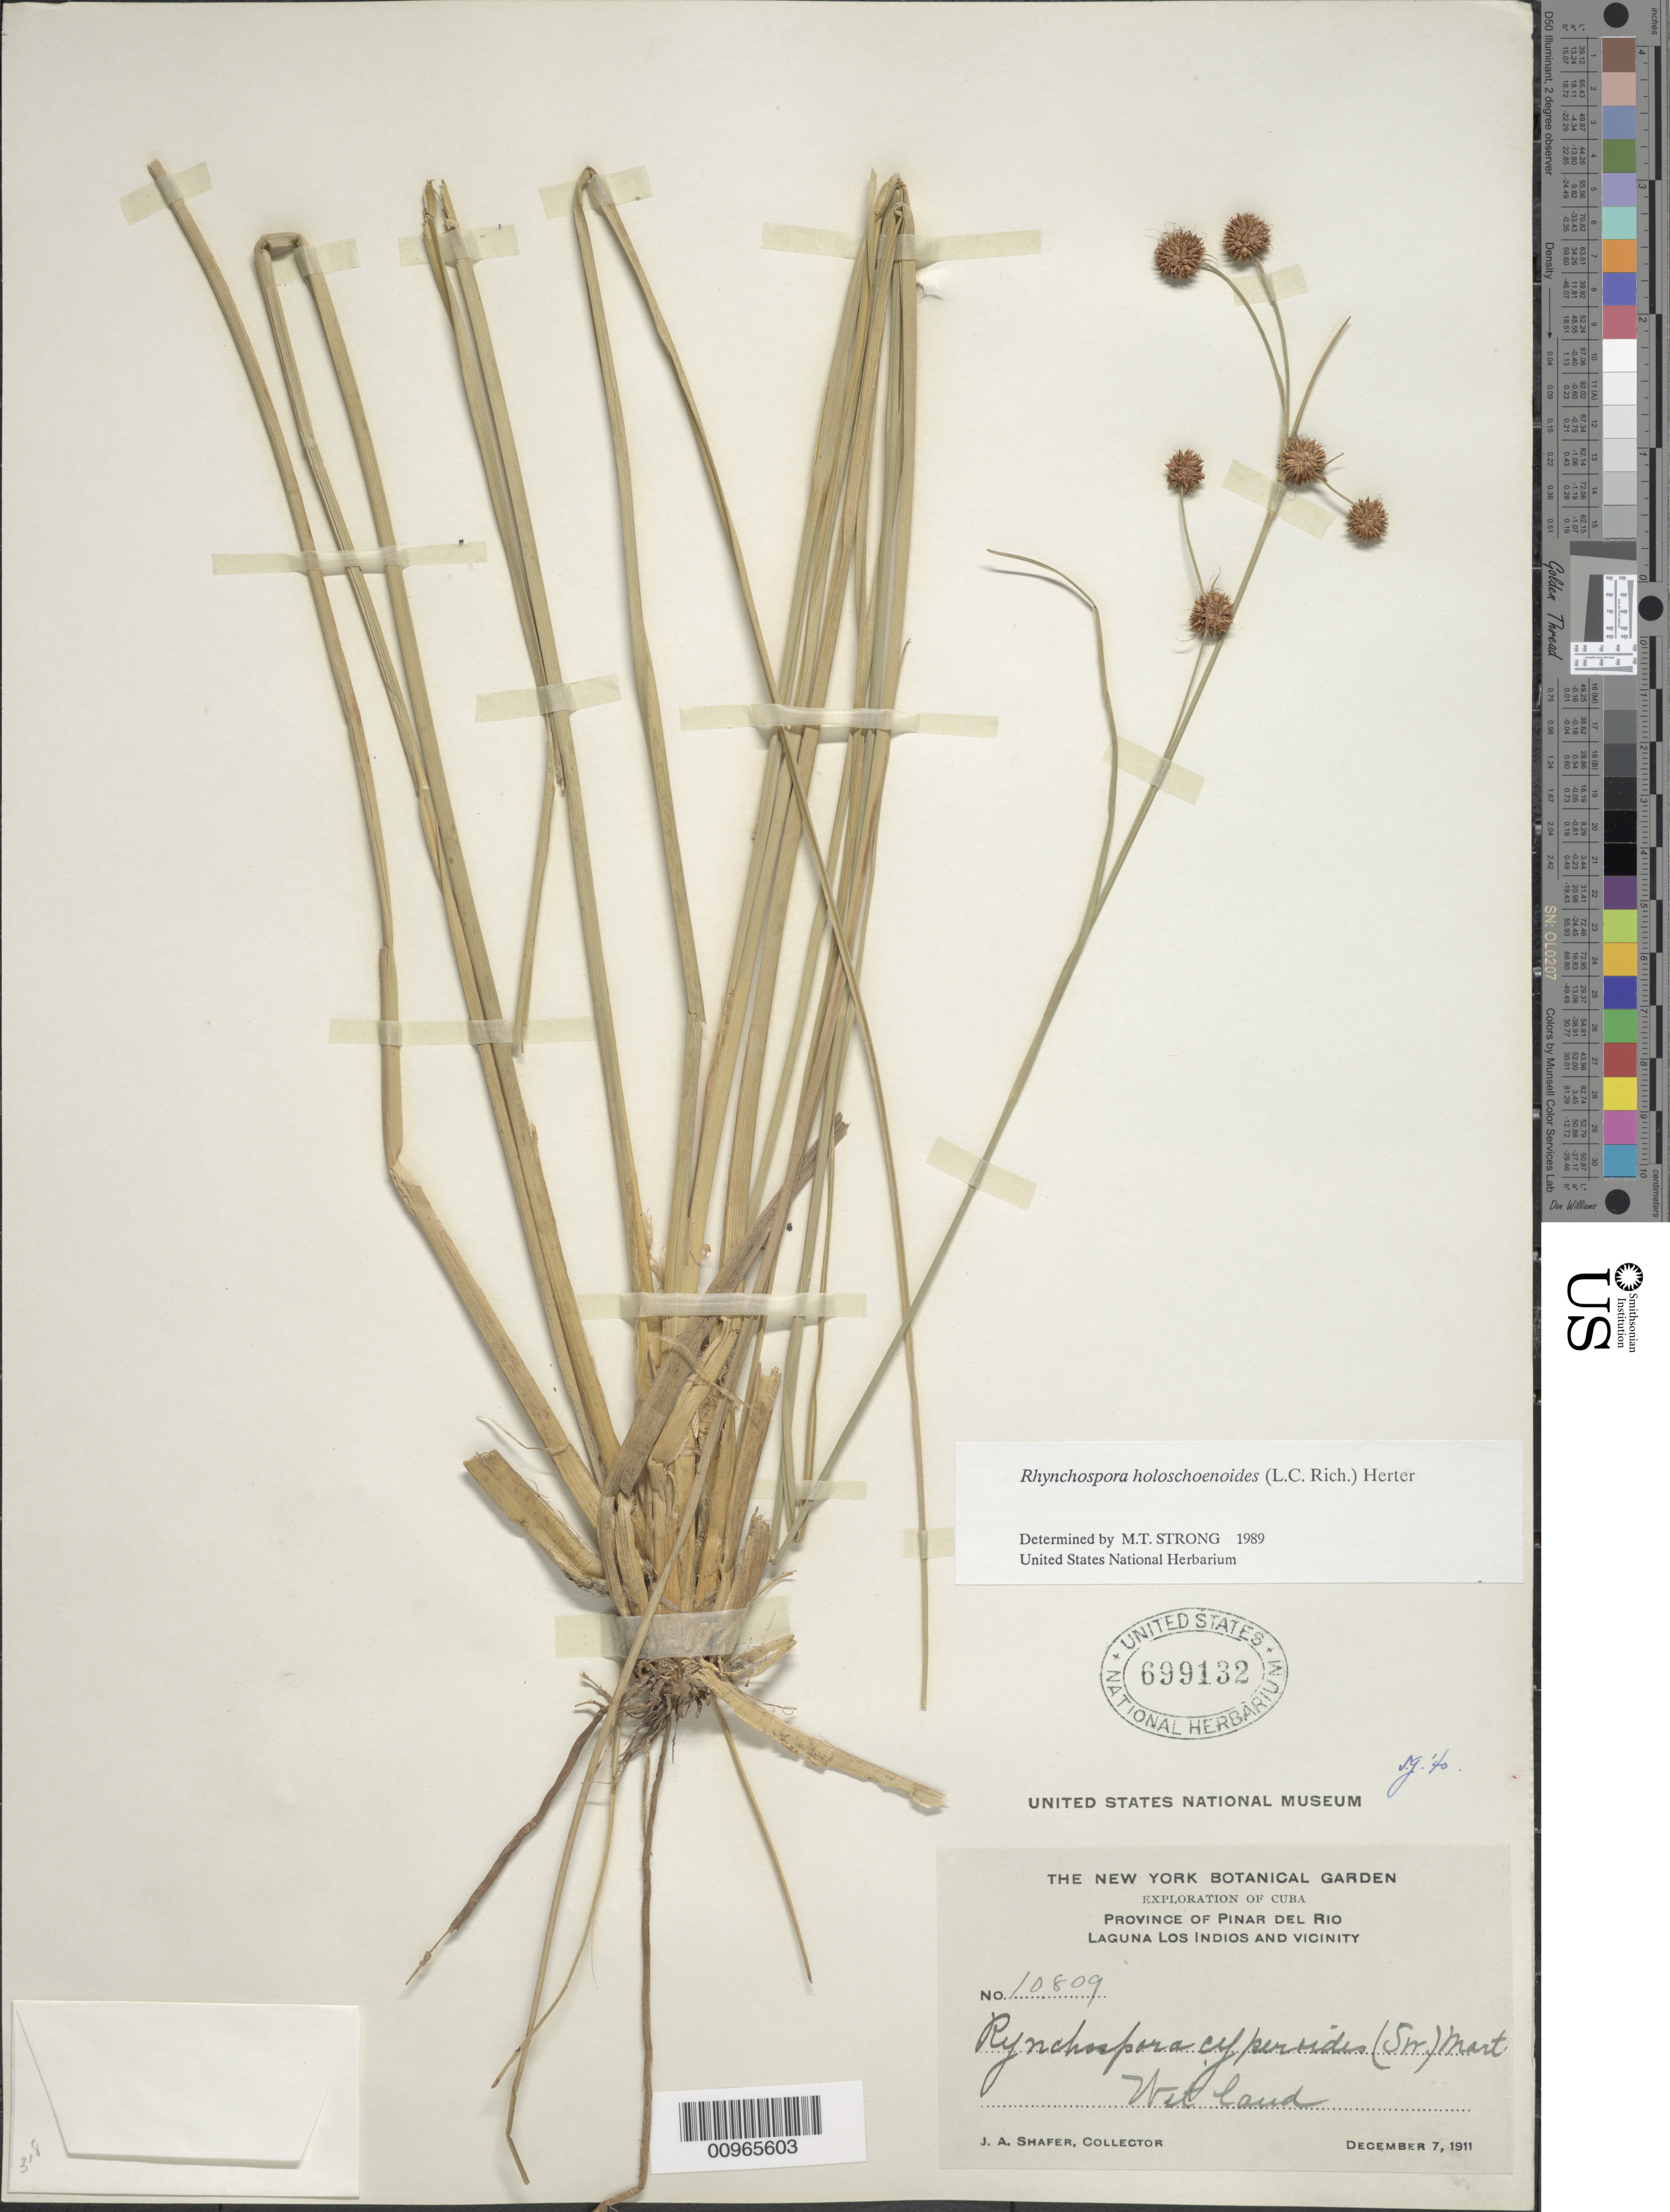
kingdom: Plantae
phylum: Tracheophyta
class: Liliopsida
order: Poales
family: Cyperaceae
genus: Rhynchospora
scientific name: Rhynchospora holoschoenoides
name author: (Rich.) Herter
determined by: Strong, M. T., (US), Smithsonian Institution - National Museum of Natural History (UNITED STATES)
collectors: J. A. Shafer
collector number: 10809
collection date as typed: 07 Dec 1911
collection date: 1911-12-07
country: Cuba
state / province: Pinar del Rio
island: Cuba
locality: Laguna Los Indios and vicinity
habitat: Wet land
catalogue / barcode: US 699132